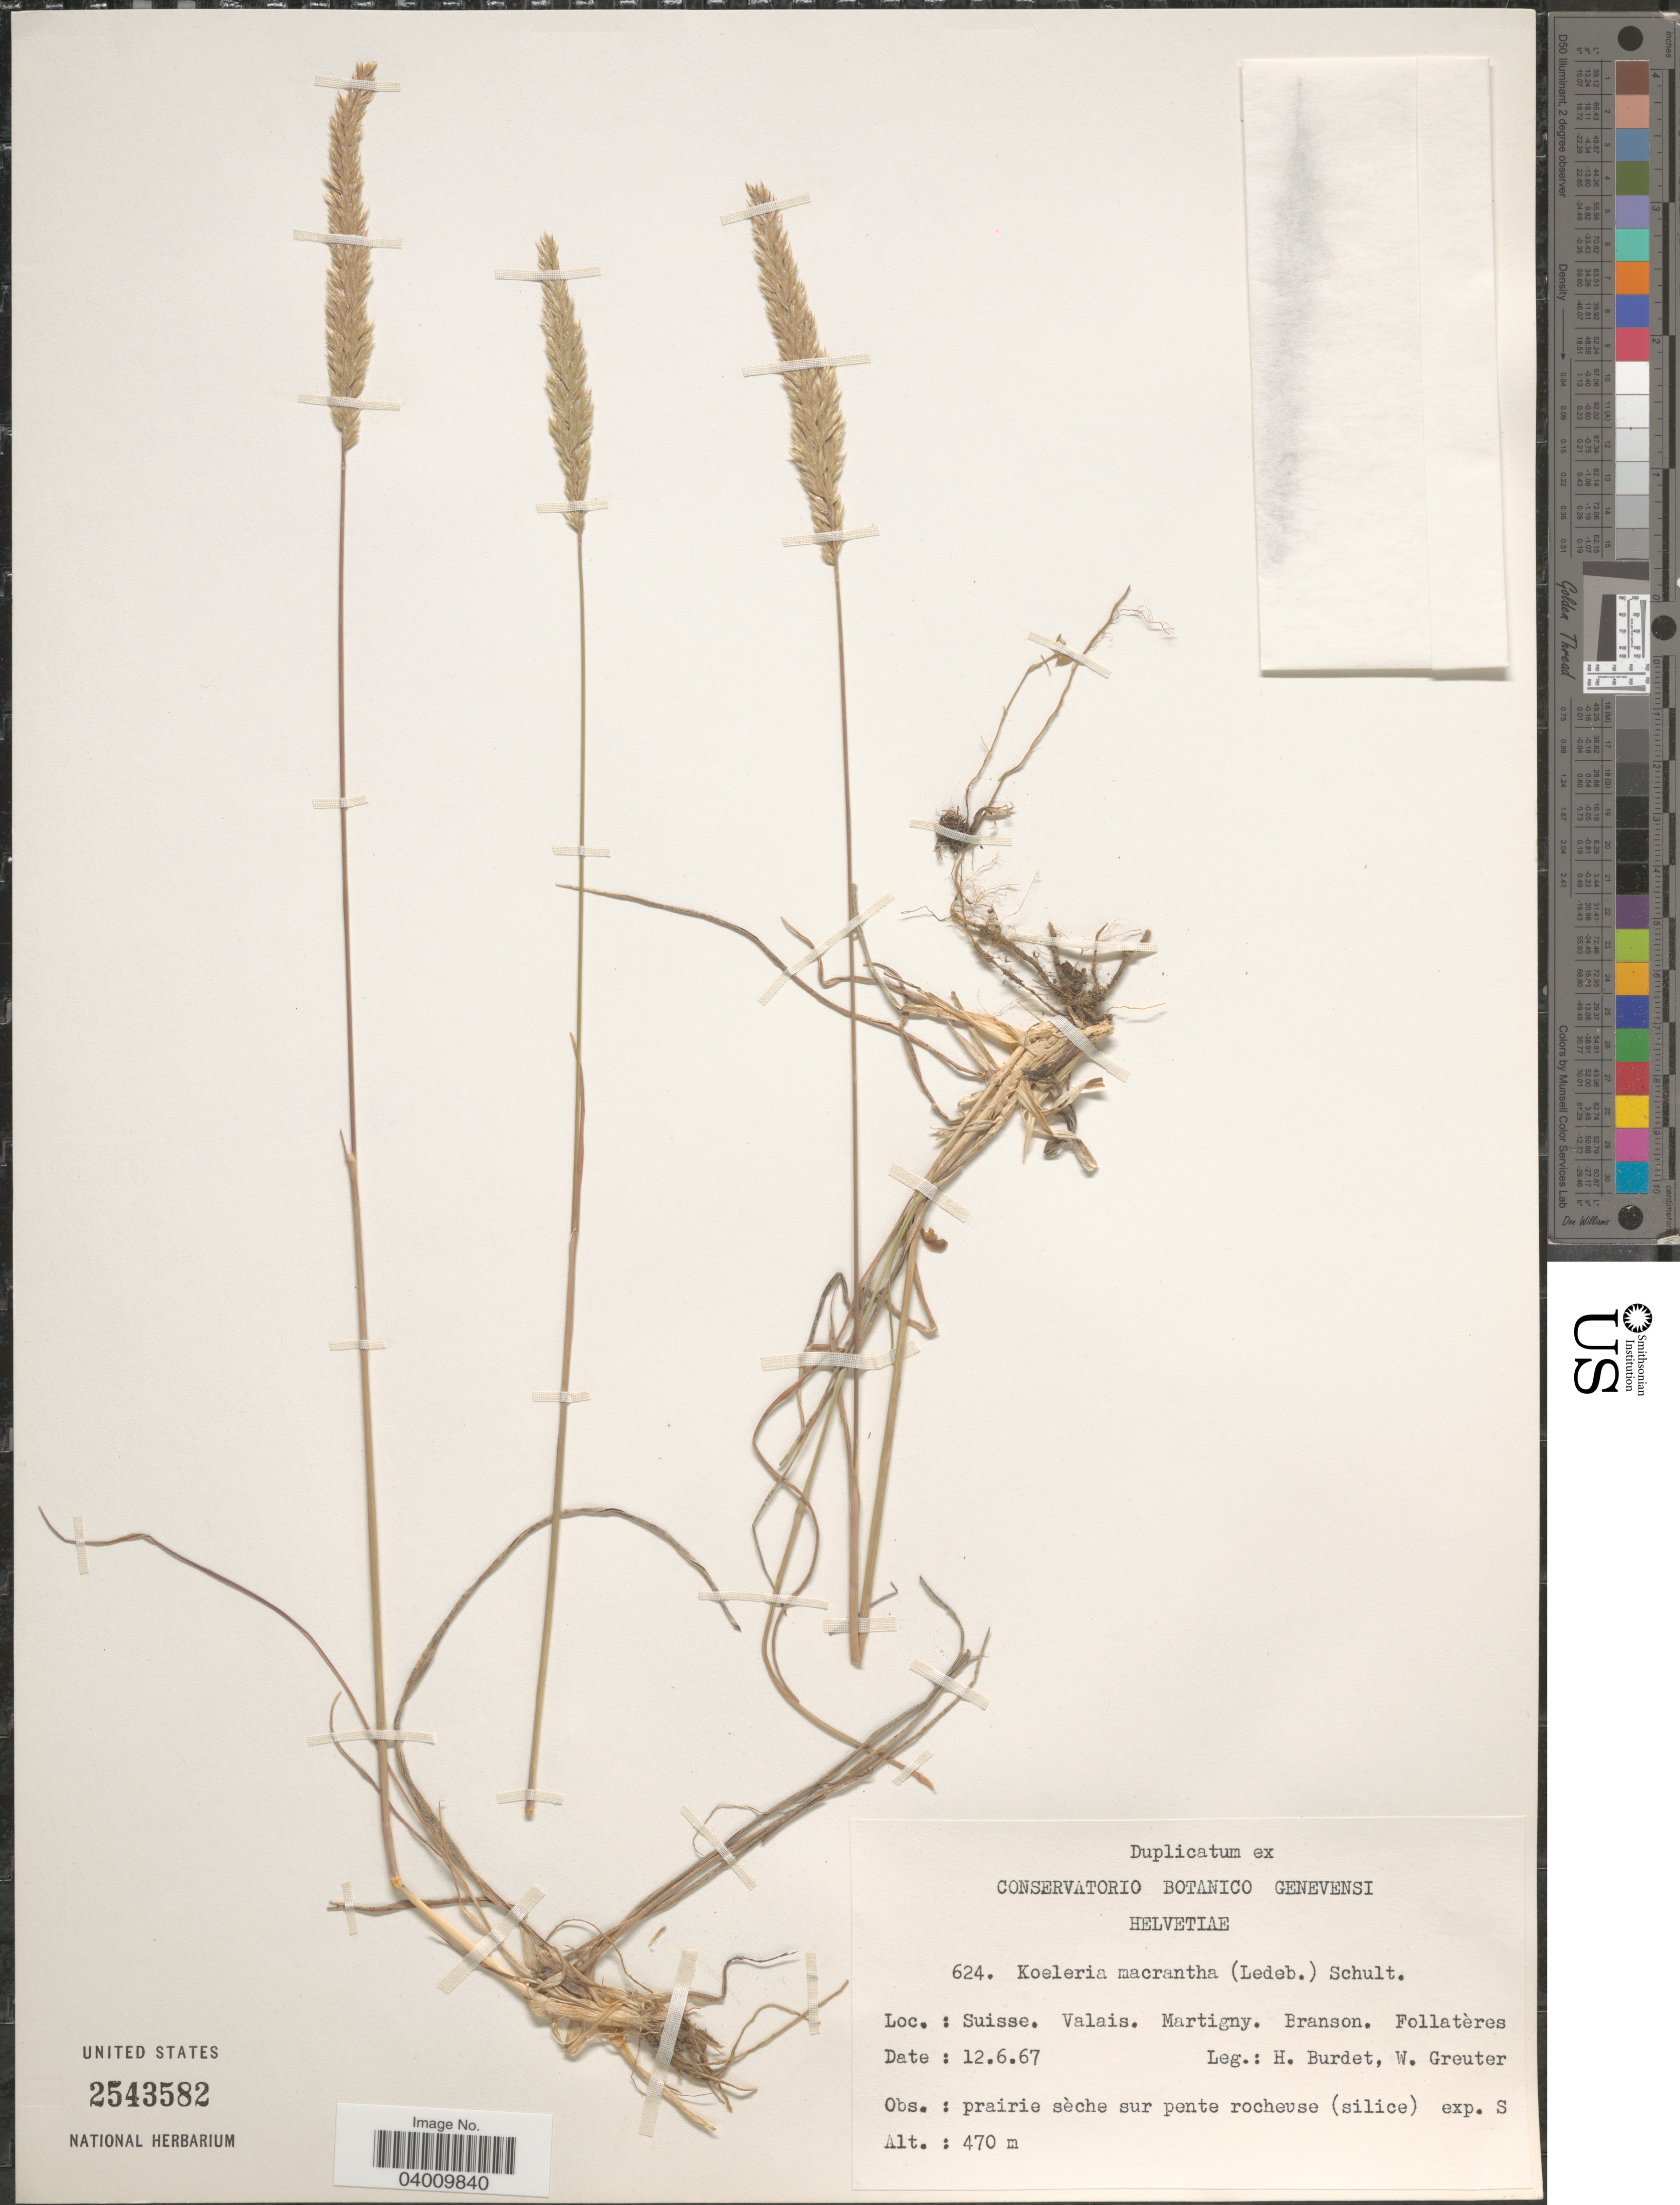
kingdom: Plantae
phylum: Tracheophyta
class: Liliopsida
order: Poales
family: Poaceae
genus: Koeleria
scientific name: Koeleria macrantha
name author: (Ledeb.) Schult.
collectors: H. M. Burdet & W. Greuter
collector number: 624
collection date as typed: Transcribed d/m/y: 12/6/67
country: Switzerland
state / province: Valais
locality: Suisse. Martigny. Branson.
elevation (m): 470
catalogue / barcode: US 2543582